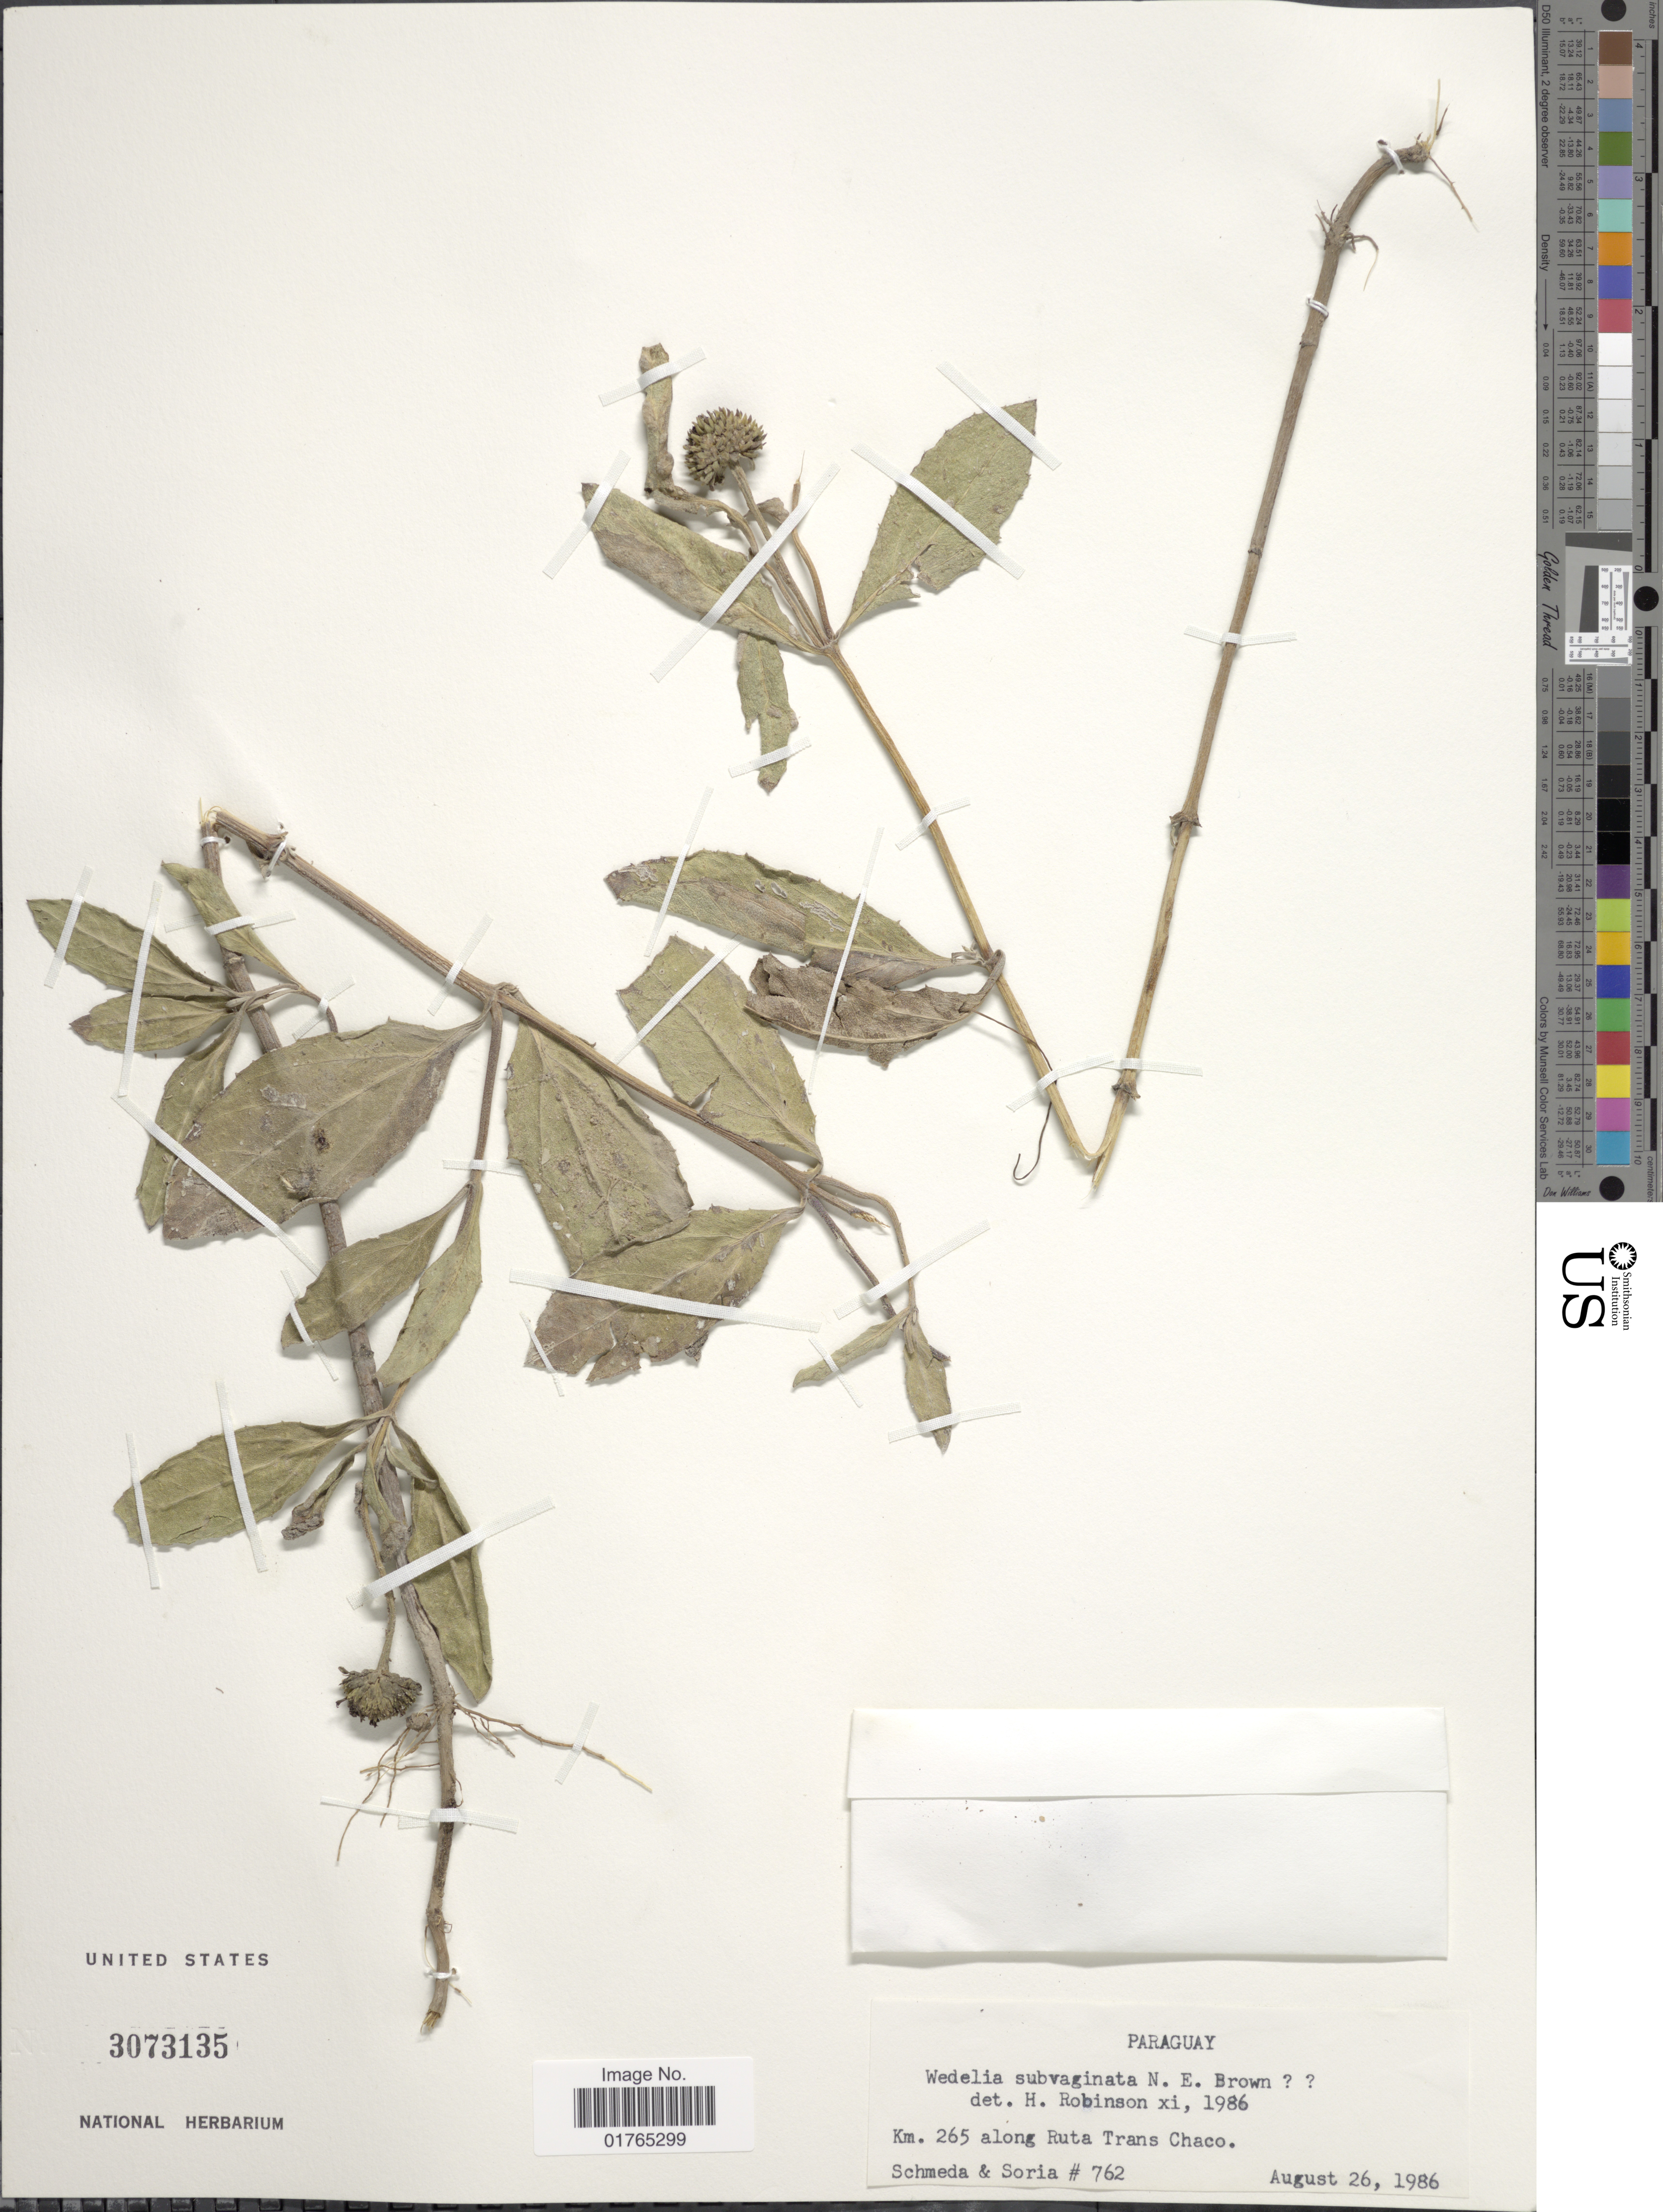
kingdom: Plantae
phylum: Tracheophyta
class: Magnoliopsida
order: Asterales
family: Asteraceae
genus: Pascalia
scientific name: Pascalia subvaginata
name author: (N.E. Br.) Strother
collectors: G. Schmeda & Soria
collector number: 762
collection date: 1986-08-26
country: Paraguay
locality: Km. 265 along Ruta Trans Chaco.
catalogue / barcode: US 3073135